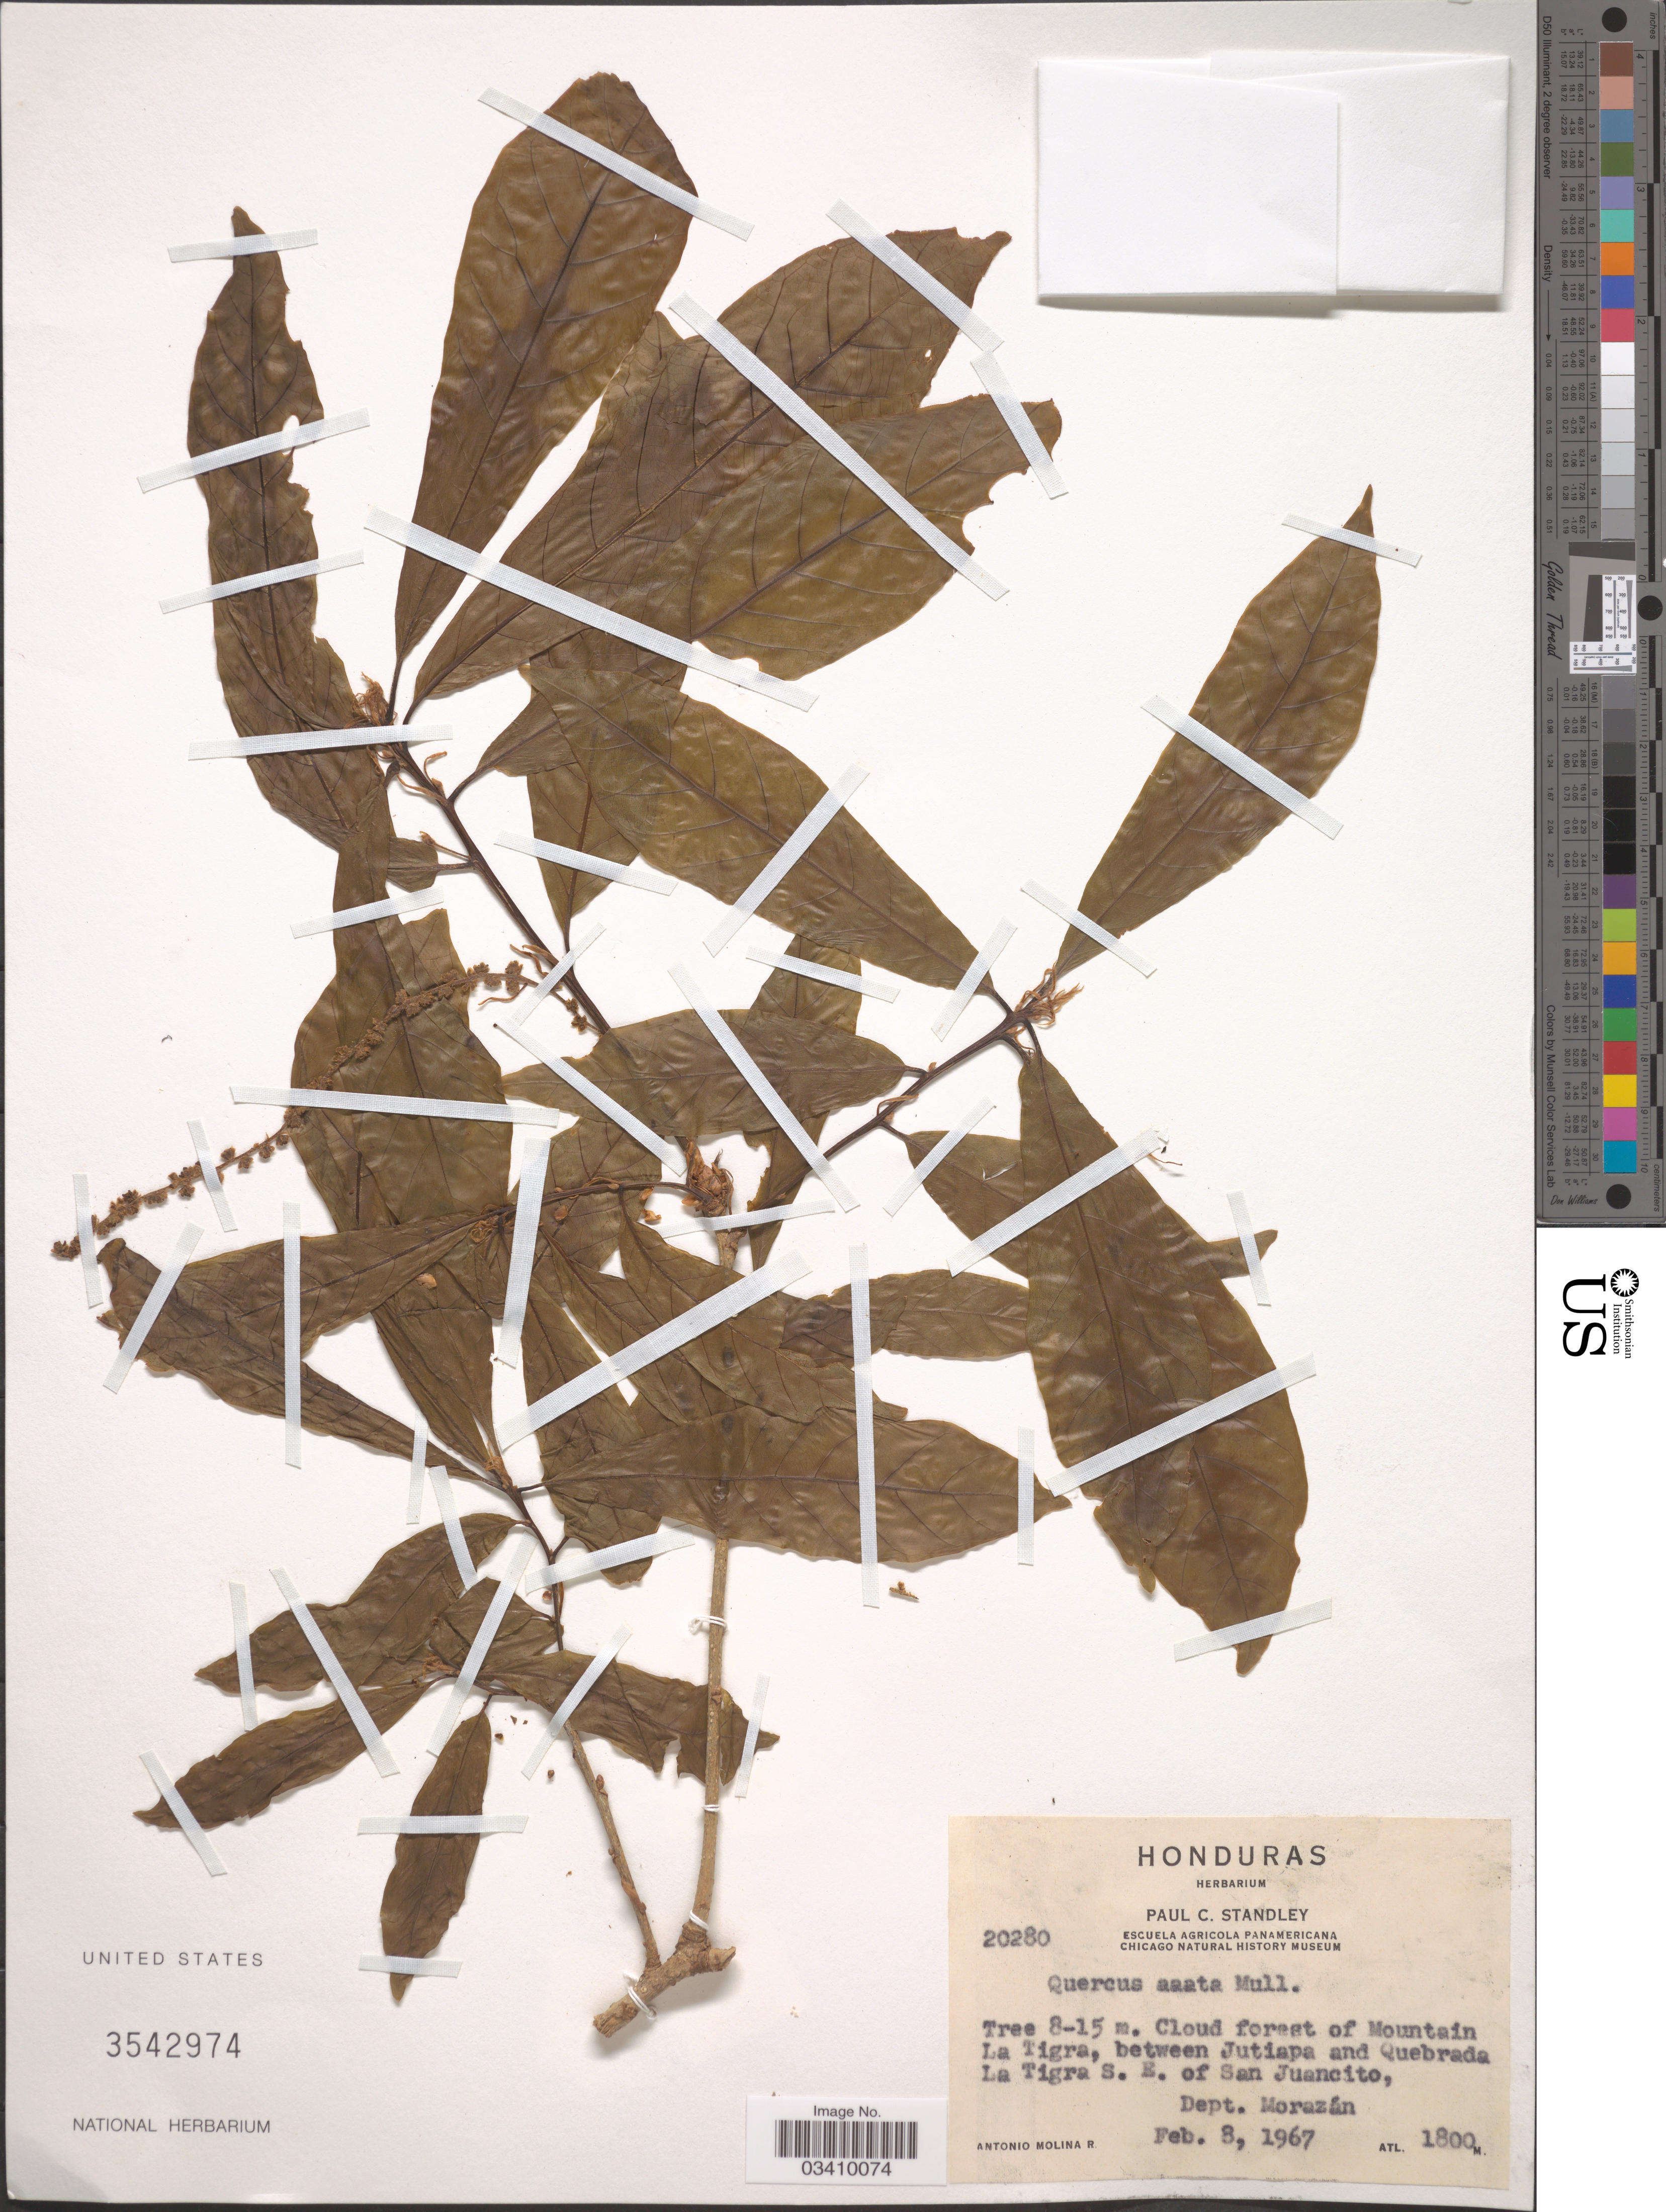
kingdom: Plantae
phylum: Tracheophyta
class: Magnoliopsida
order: Fagales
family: Fagaceae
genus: Quercus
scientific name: Quercus aaata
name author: C.H. Müll.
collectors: A. Molina R.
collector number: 20280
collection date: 1967-02-08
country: Honduras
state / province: Fco. Morazán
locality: Cloud forest of Mountain La Tigra, between Jutiapa and Quebrada La Tigra, between Jutiapa and Quebrada La Tigra S. E. of San Juancito. Dept. Morazán.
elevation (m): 1800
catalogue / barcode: US 3542974